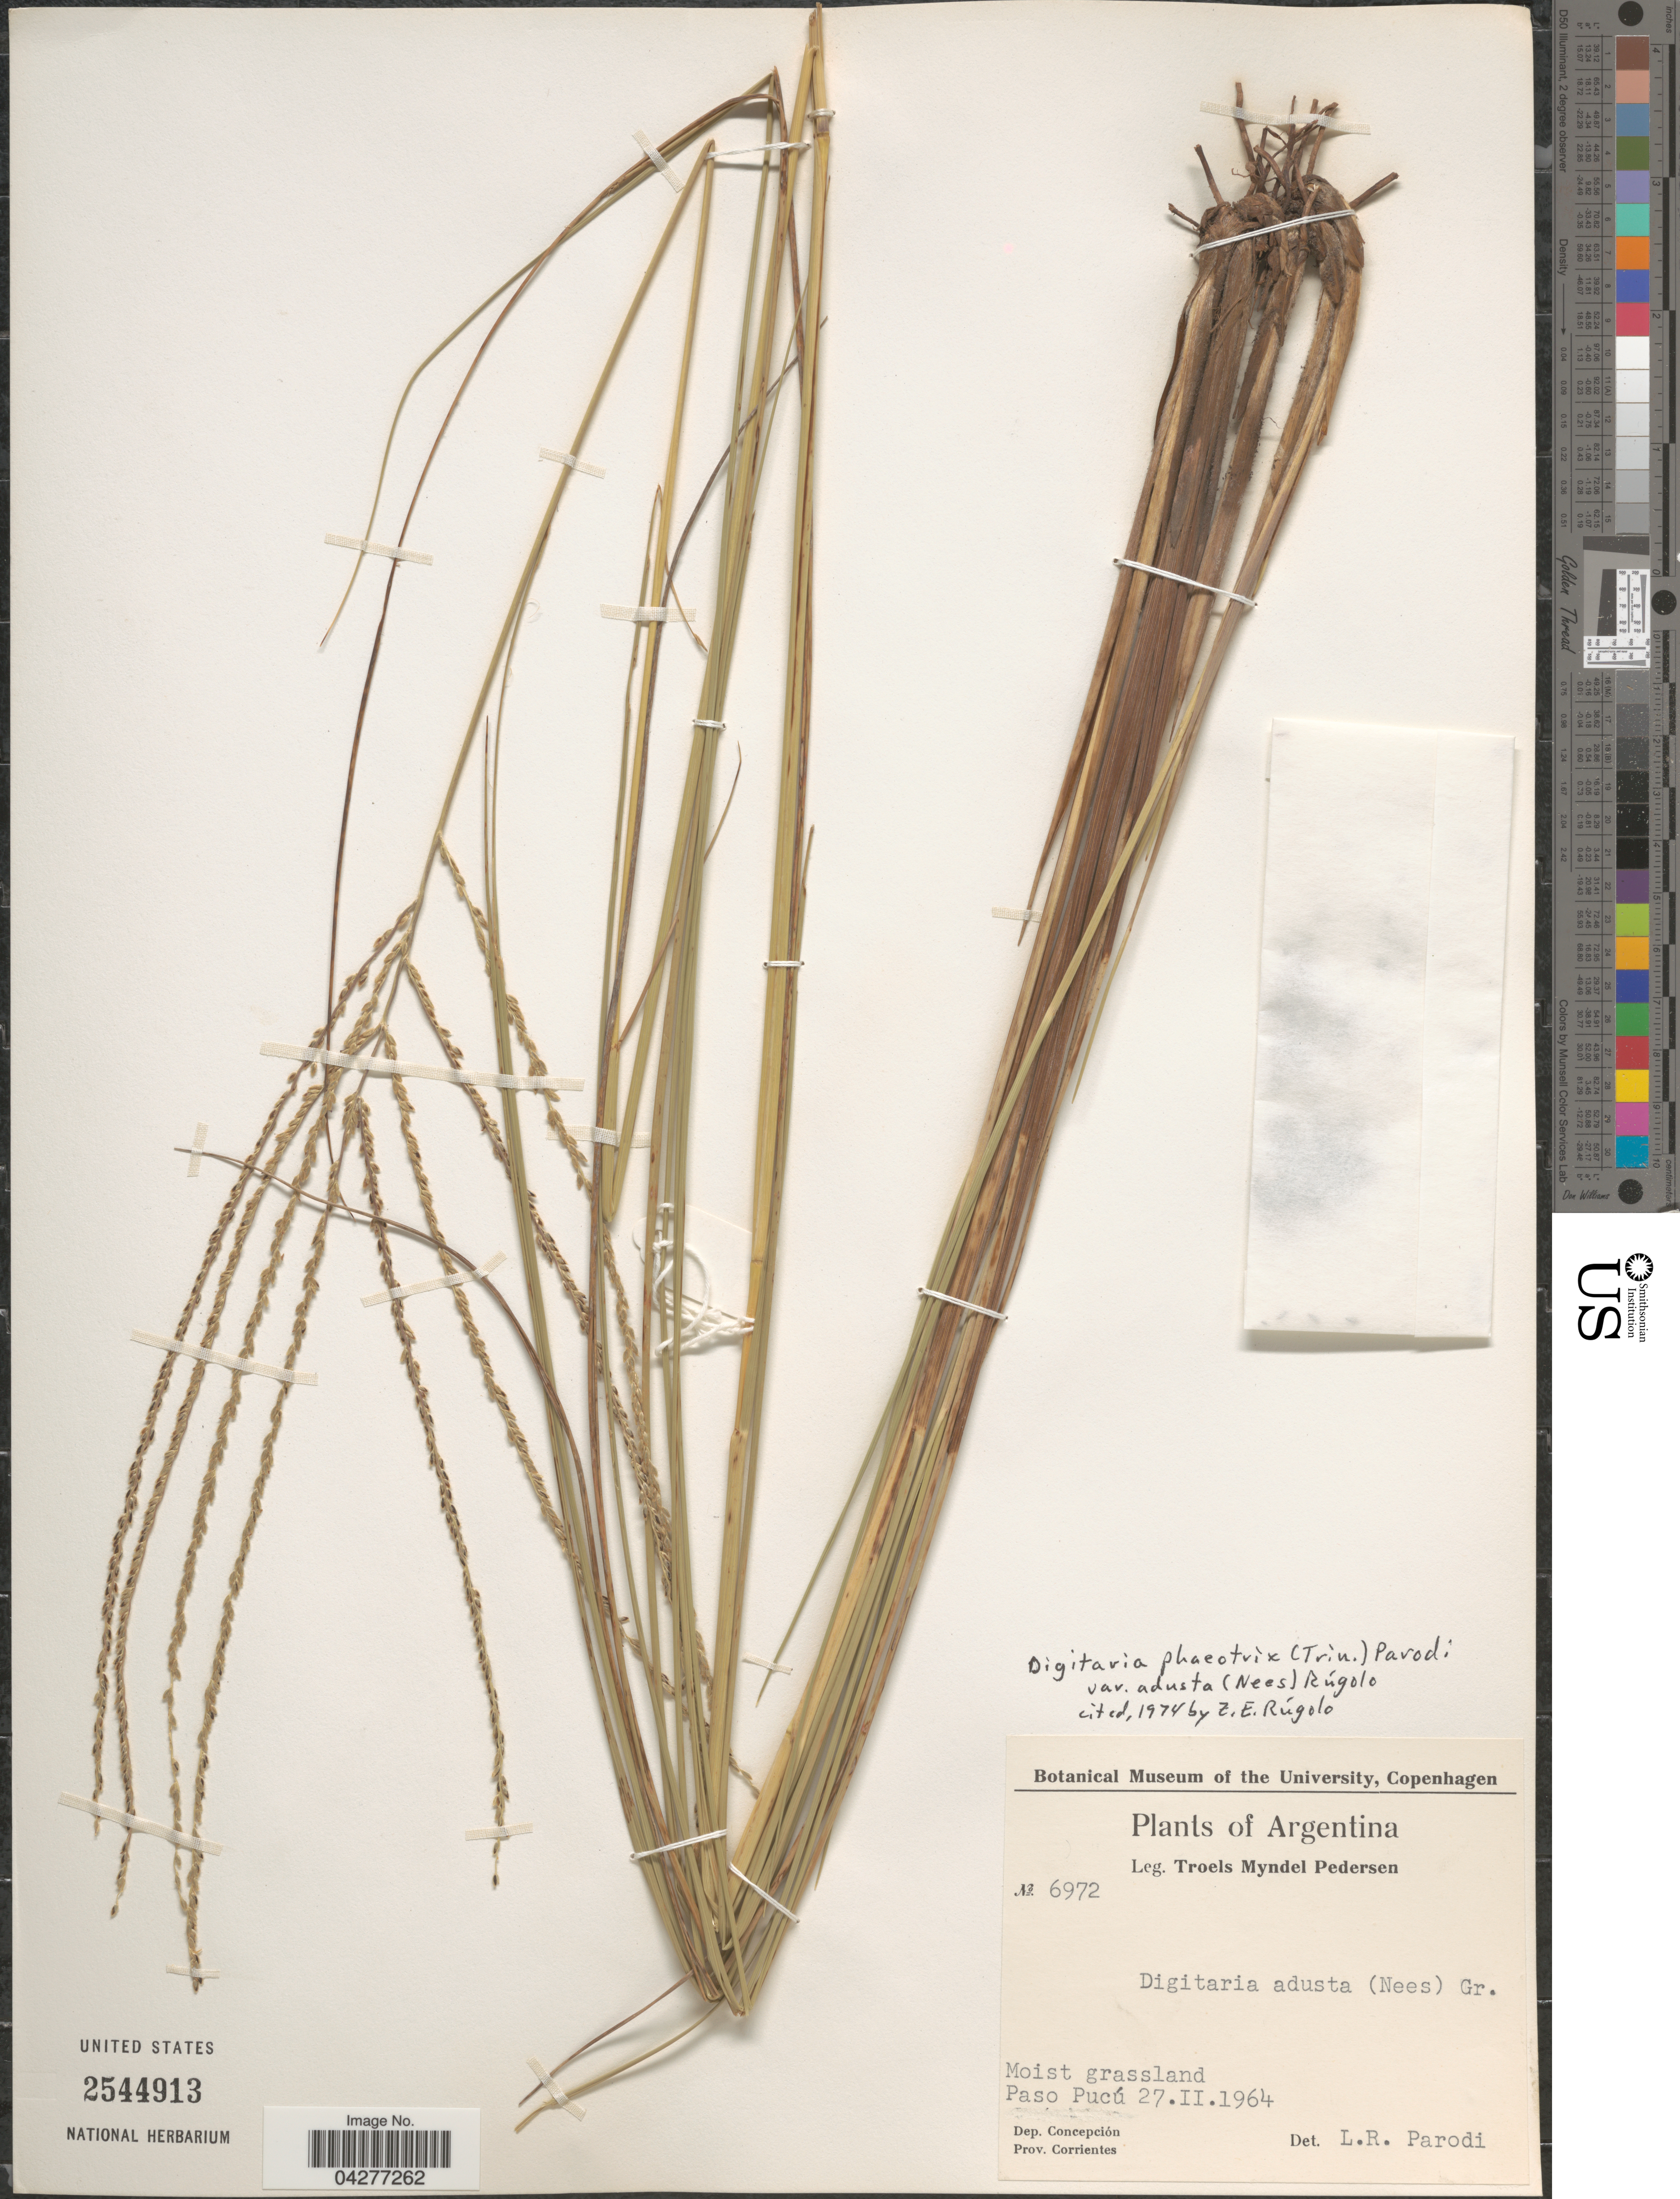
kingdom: Plantae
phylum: Tracheophyta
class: Liliopsida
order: Poales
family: Poaceae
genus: Digitaria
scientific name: Digitaria phaeothrix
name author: (Trin.) Parodi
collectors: T. Pederson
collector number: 6972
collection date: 1964-02-27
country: Argentina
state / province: Corrientes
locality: Moist grassland. Paso Pucú. Dep. Concepción.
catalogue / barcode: US 2544913